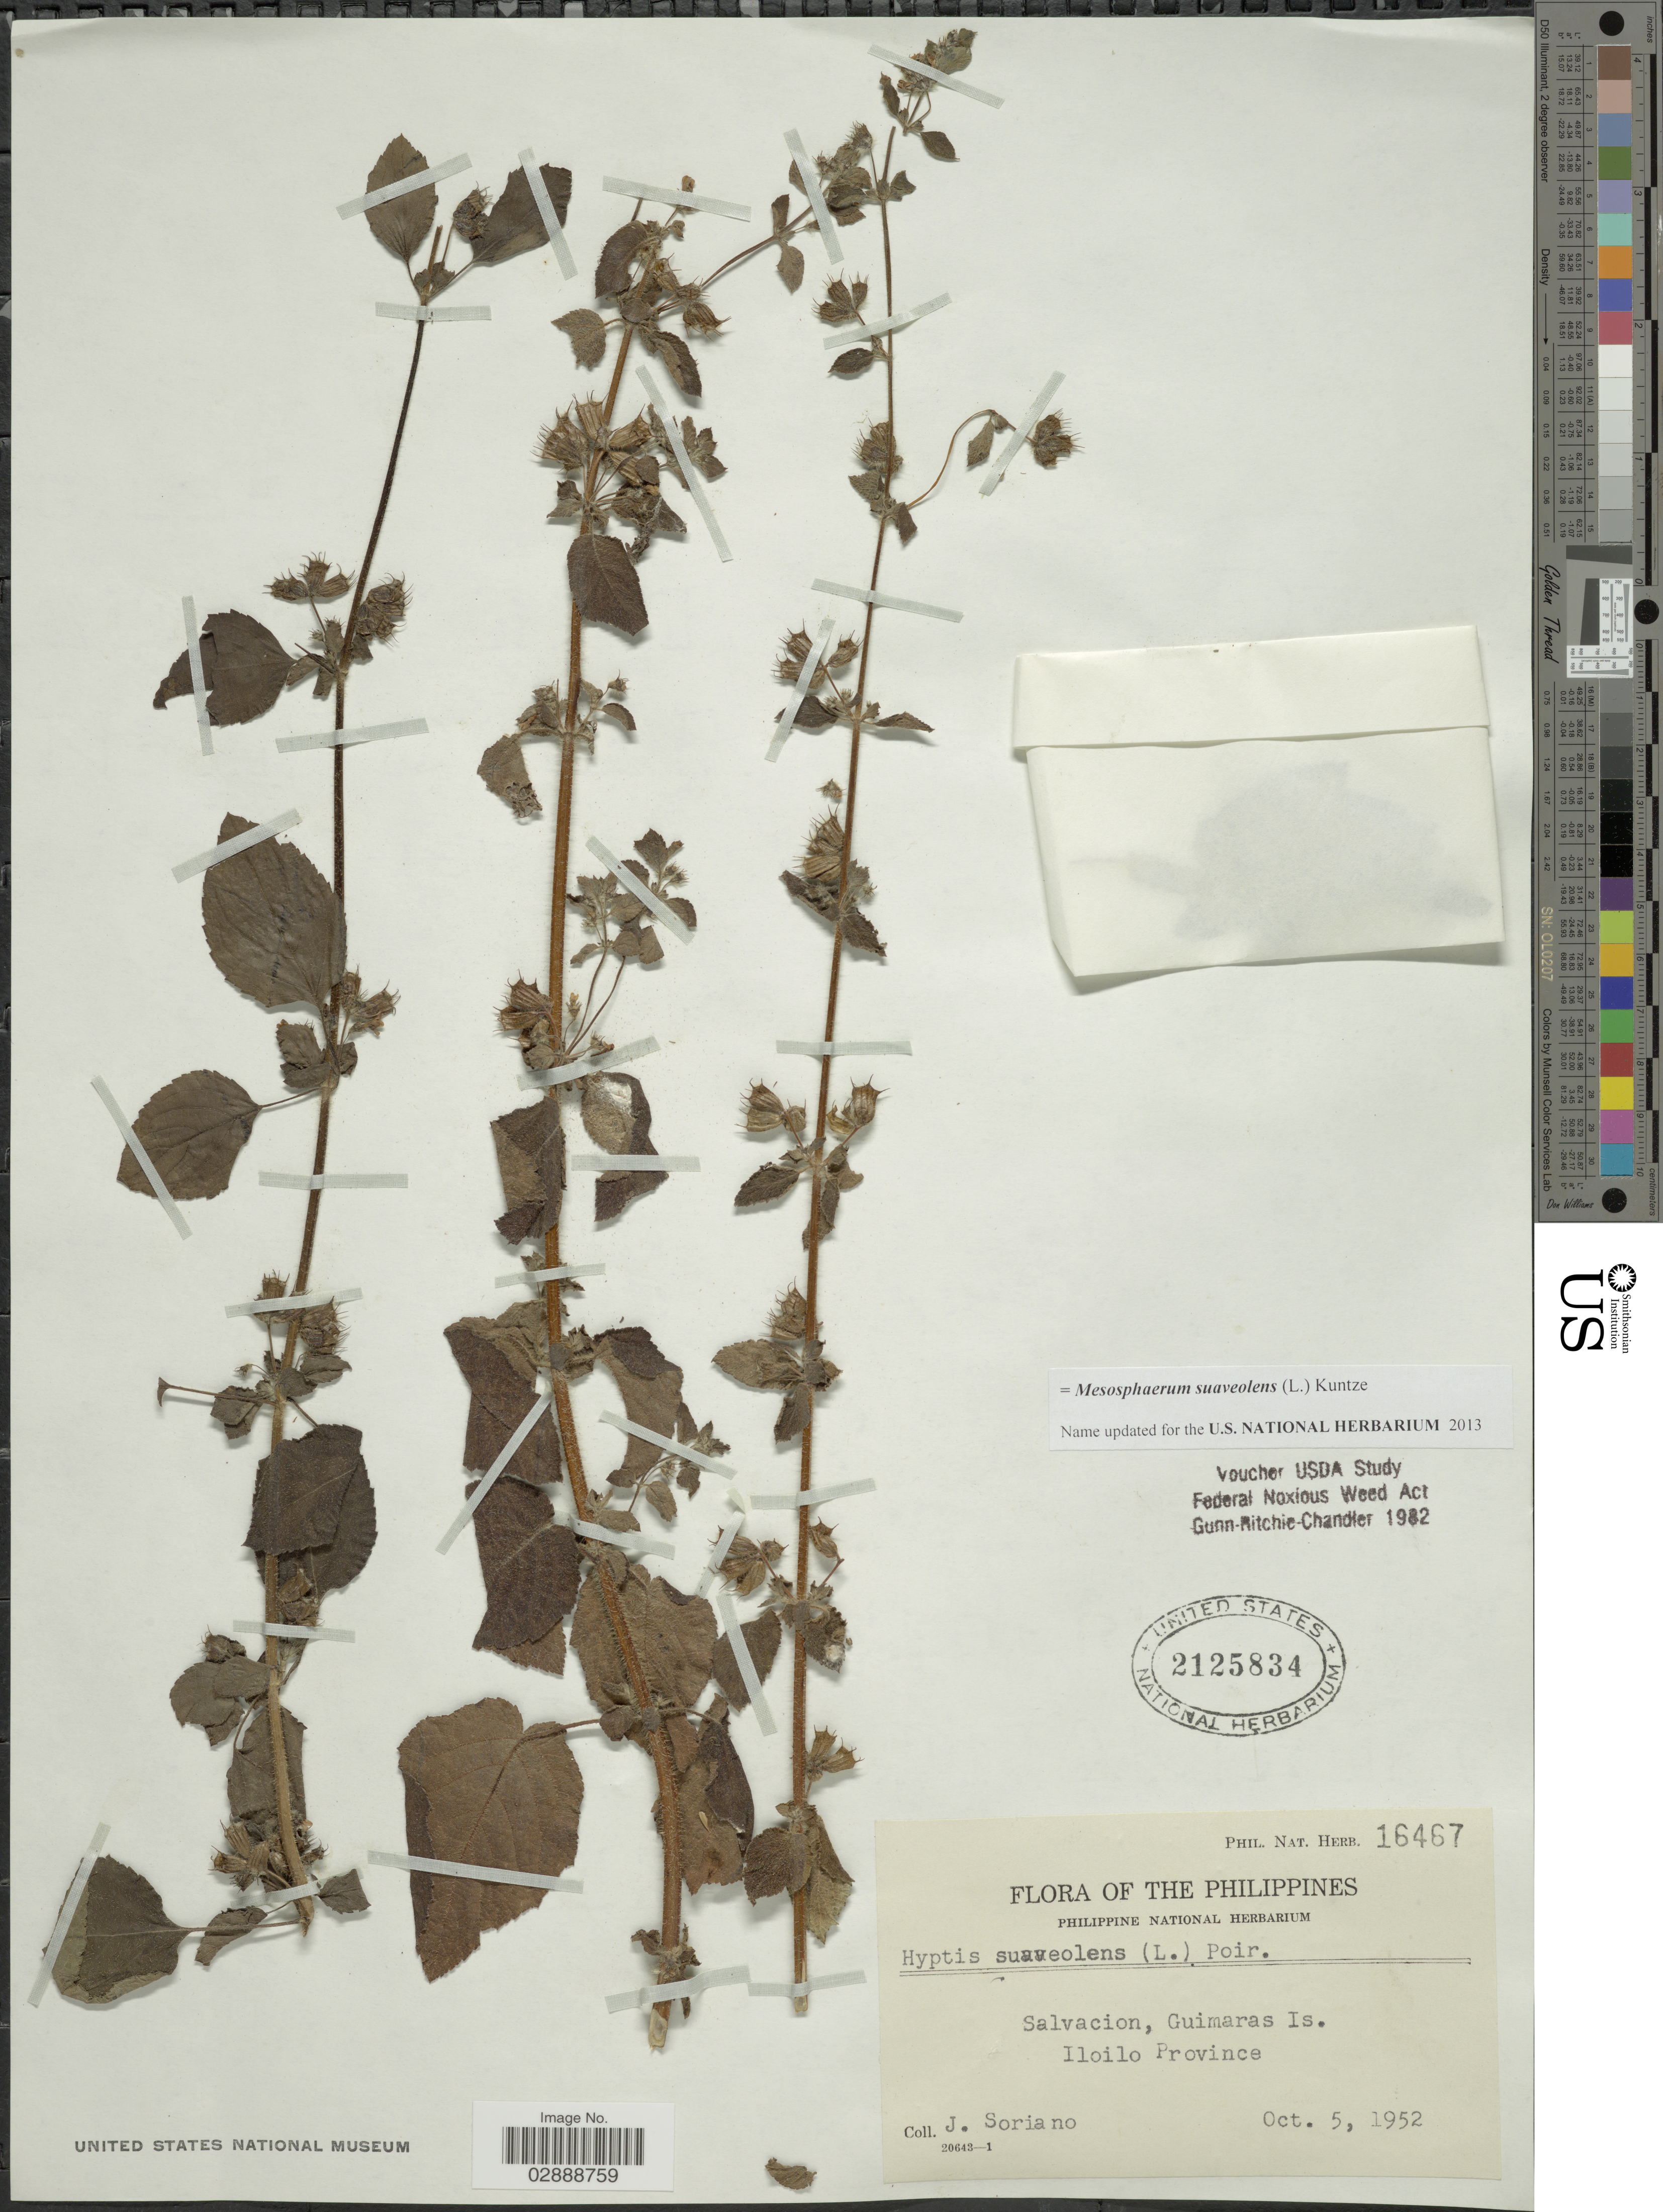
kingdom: Plantae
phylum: Tracheophyta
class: Magnoliopsida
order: Lamiales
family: Lamiaceae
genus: Mesosphaerum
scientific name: Mesosphaerum suaveolens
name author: (L.) Kuntze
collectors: J. Soriano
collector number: Phil. Nat. Herb. 16467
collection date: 1952-10-05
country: Philippines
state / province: Western Visayas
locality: Salvacion, Guimaras Is., Iloilo Province.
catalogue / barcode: US 2125834